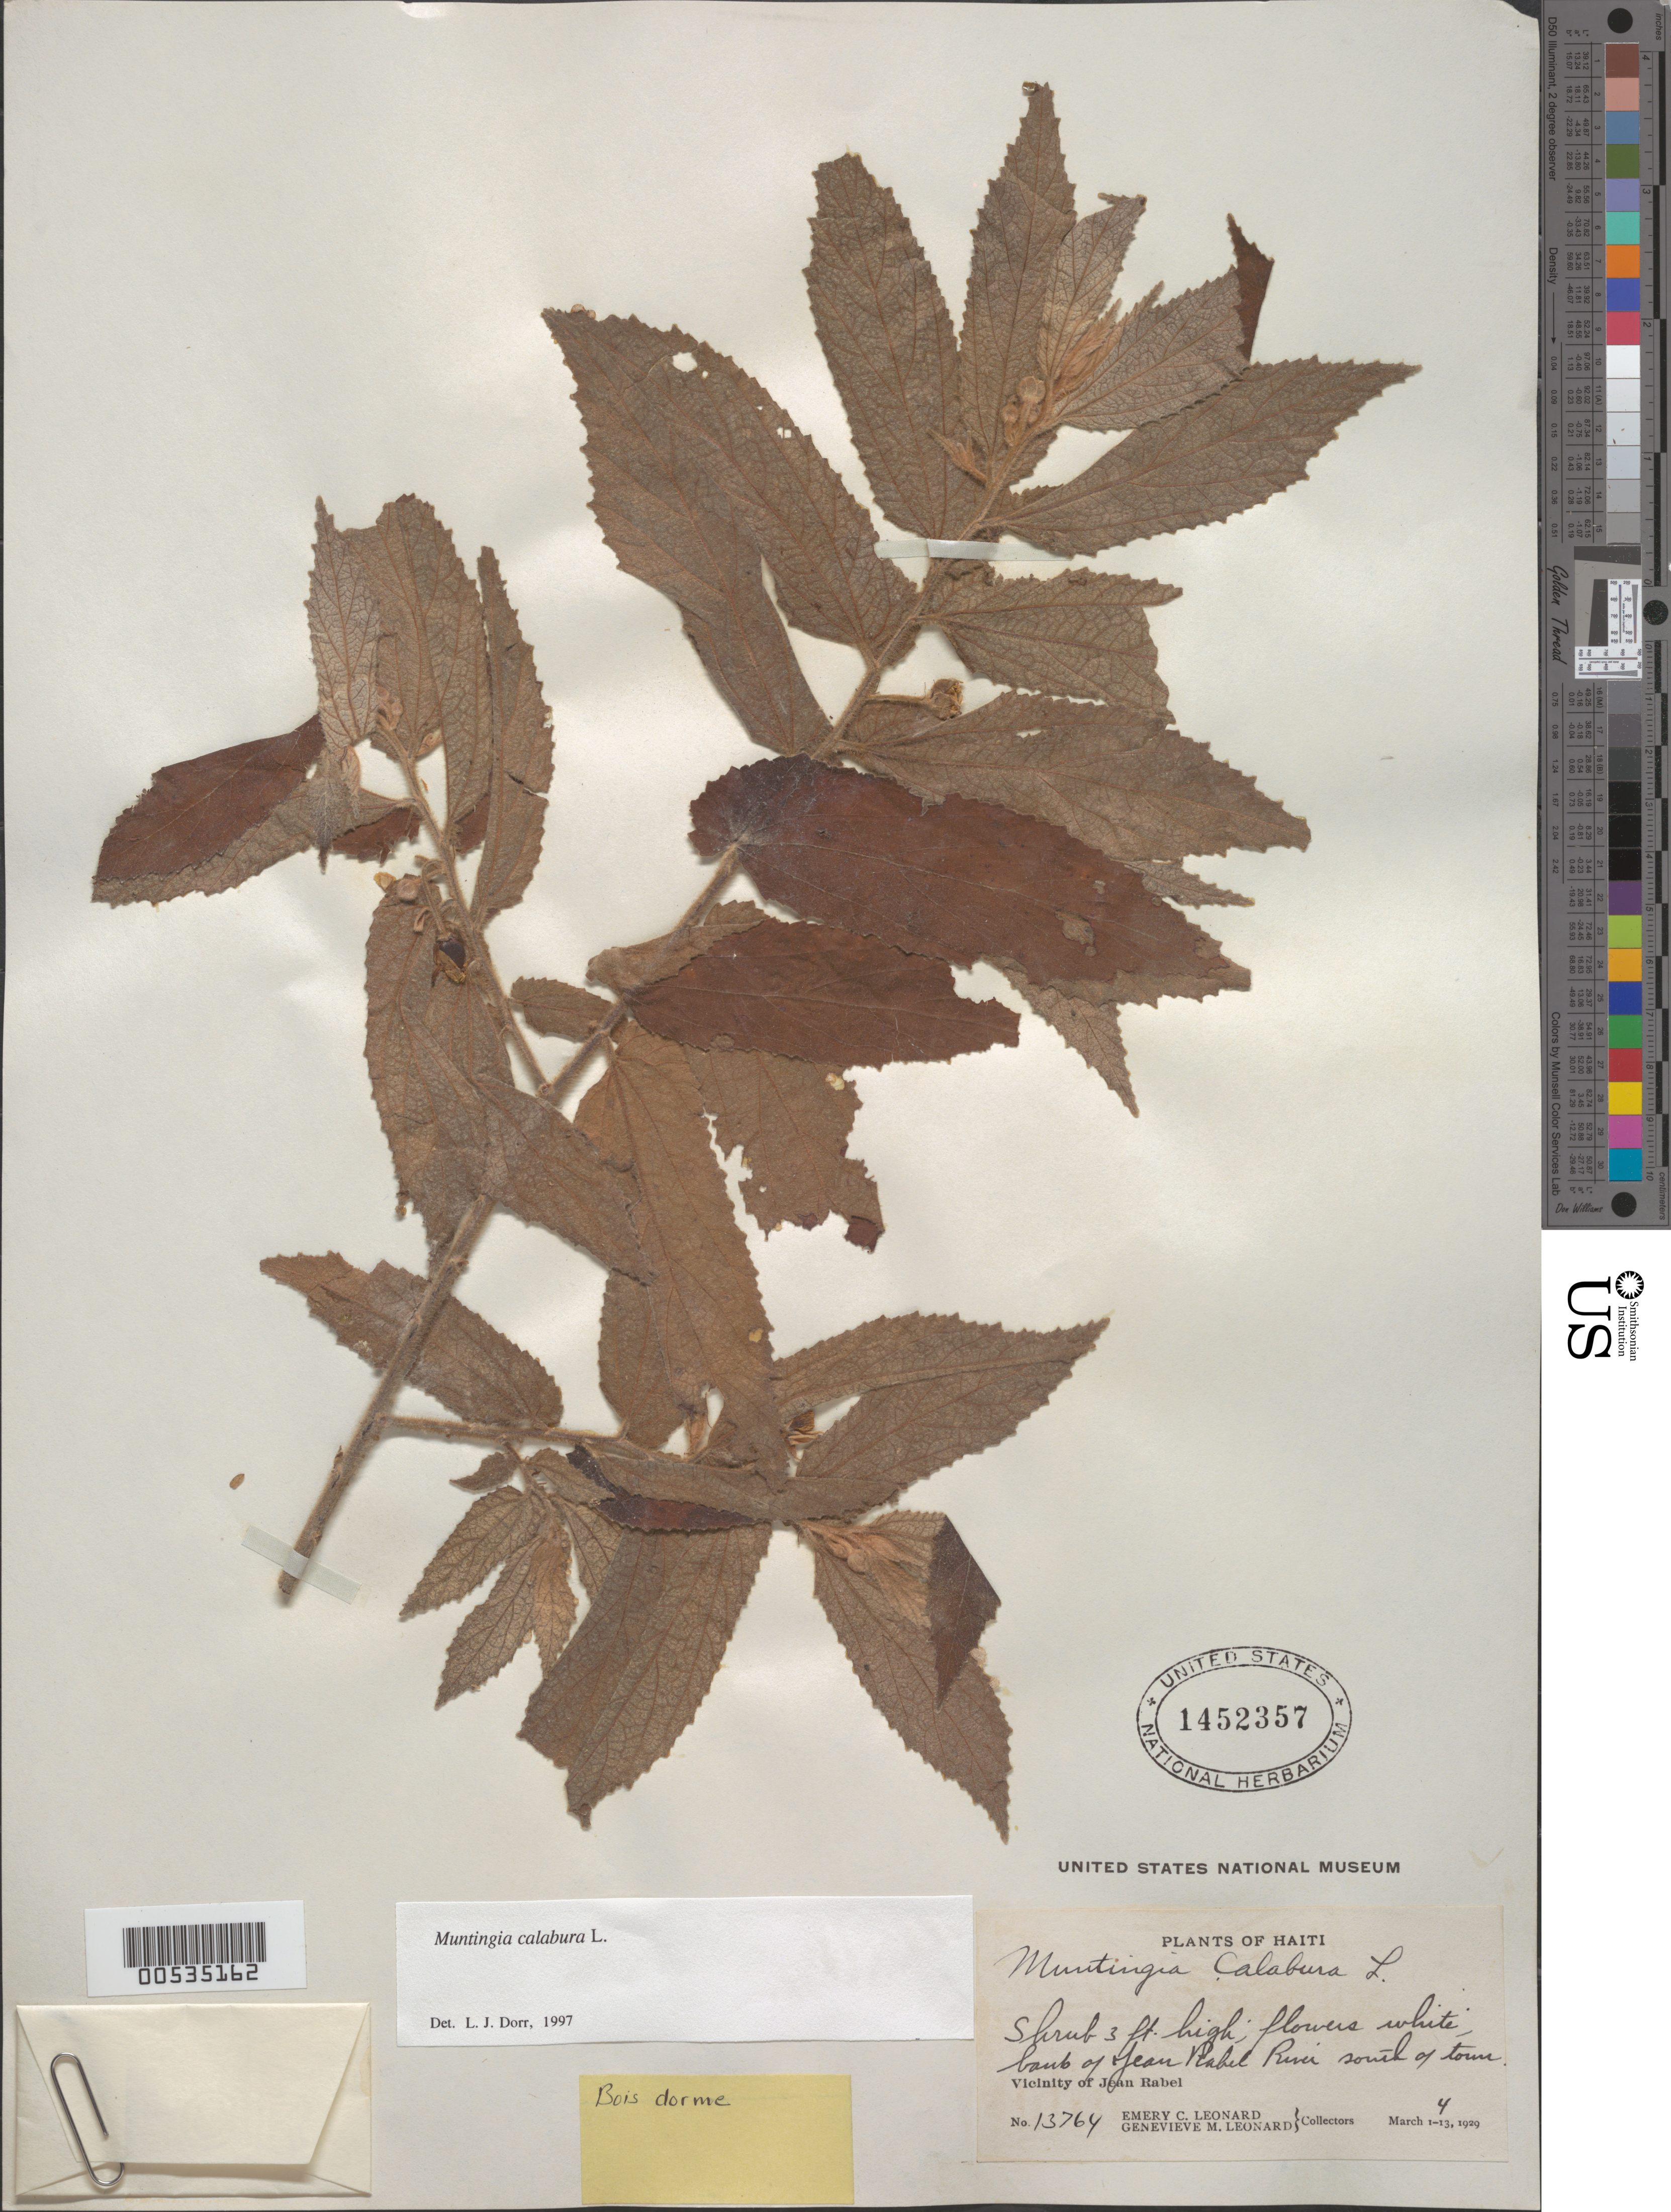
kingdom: Plantae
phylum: Tracheophyta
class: Magnoliopsida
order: Malvales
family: Muntingiaceae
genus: Muntingia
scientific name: Muntingia calabura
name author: L.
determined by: Dorr, L. J., (BOT), Smithsonian Institution - National Museum of Natural History (UNITED STATES)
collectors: E. C. Leonard & G. M. Leonard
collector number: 13764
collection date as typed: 04 Mar 1929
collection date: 1929-03-04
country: Haiti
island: Hispaniola Island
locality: Vicinity of Jean Rabel. Bank of Jean Rabel River S of town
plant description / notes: Common name: Bois dorme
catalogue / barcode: US 1452357